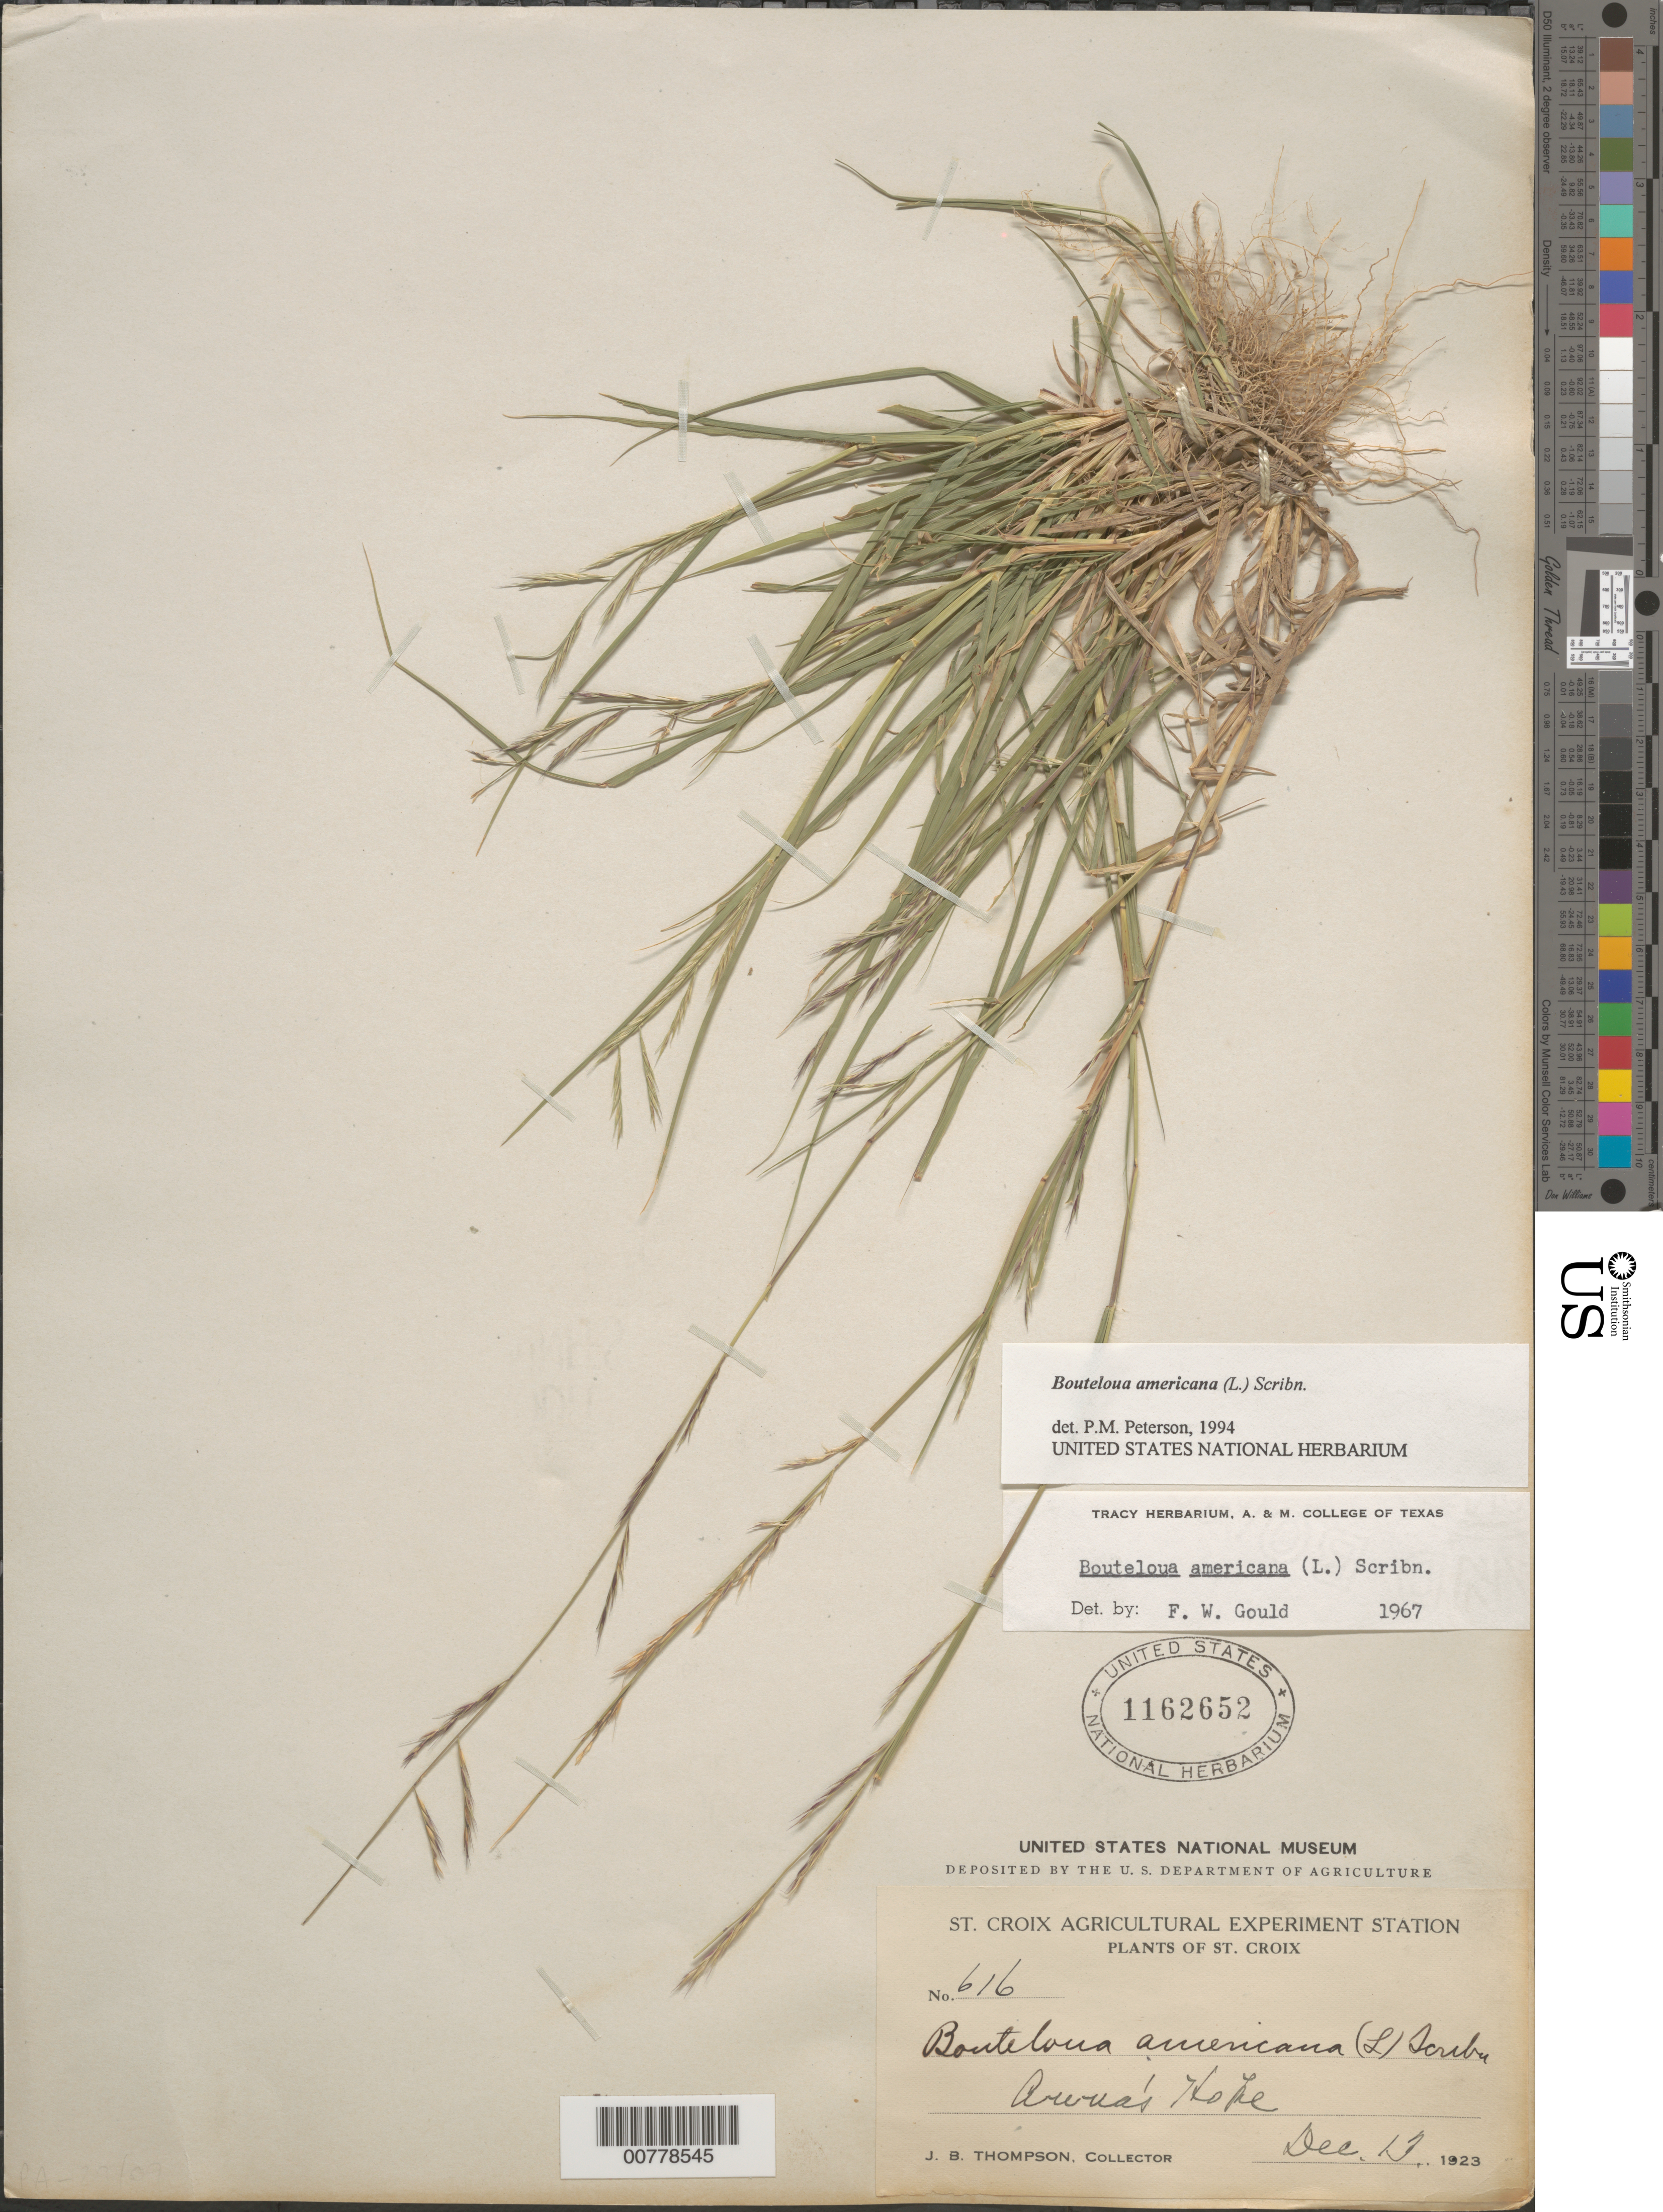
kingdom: Plantae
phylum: Tracheophyta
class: Liliopsida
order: Poales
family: Poaceae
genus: Bouteloua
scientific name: Bouteloua americana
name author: (L.) Scribn.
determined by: Peterson, Paul M., (BOT), Smithsonian Institution - National Museum of Natural History (UNITED STATES)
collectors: J. B. Thompson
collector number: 616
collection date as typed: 13 Dec 1923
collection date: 1923-12-13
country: U.S. Virgin Islands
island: St. Croix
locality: St. Croix; Annas Hope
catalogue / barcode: US 1662652